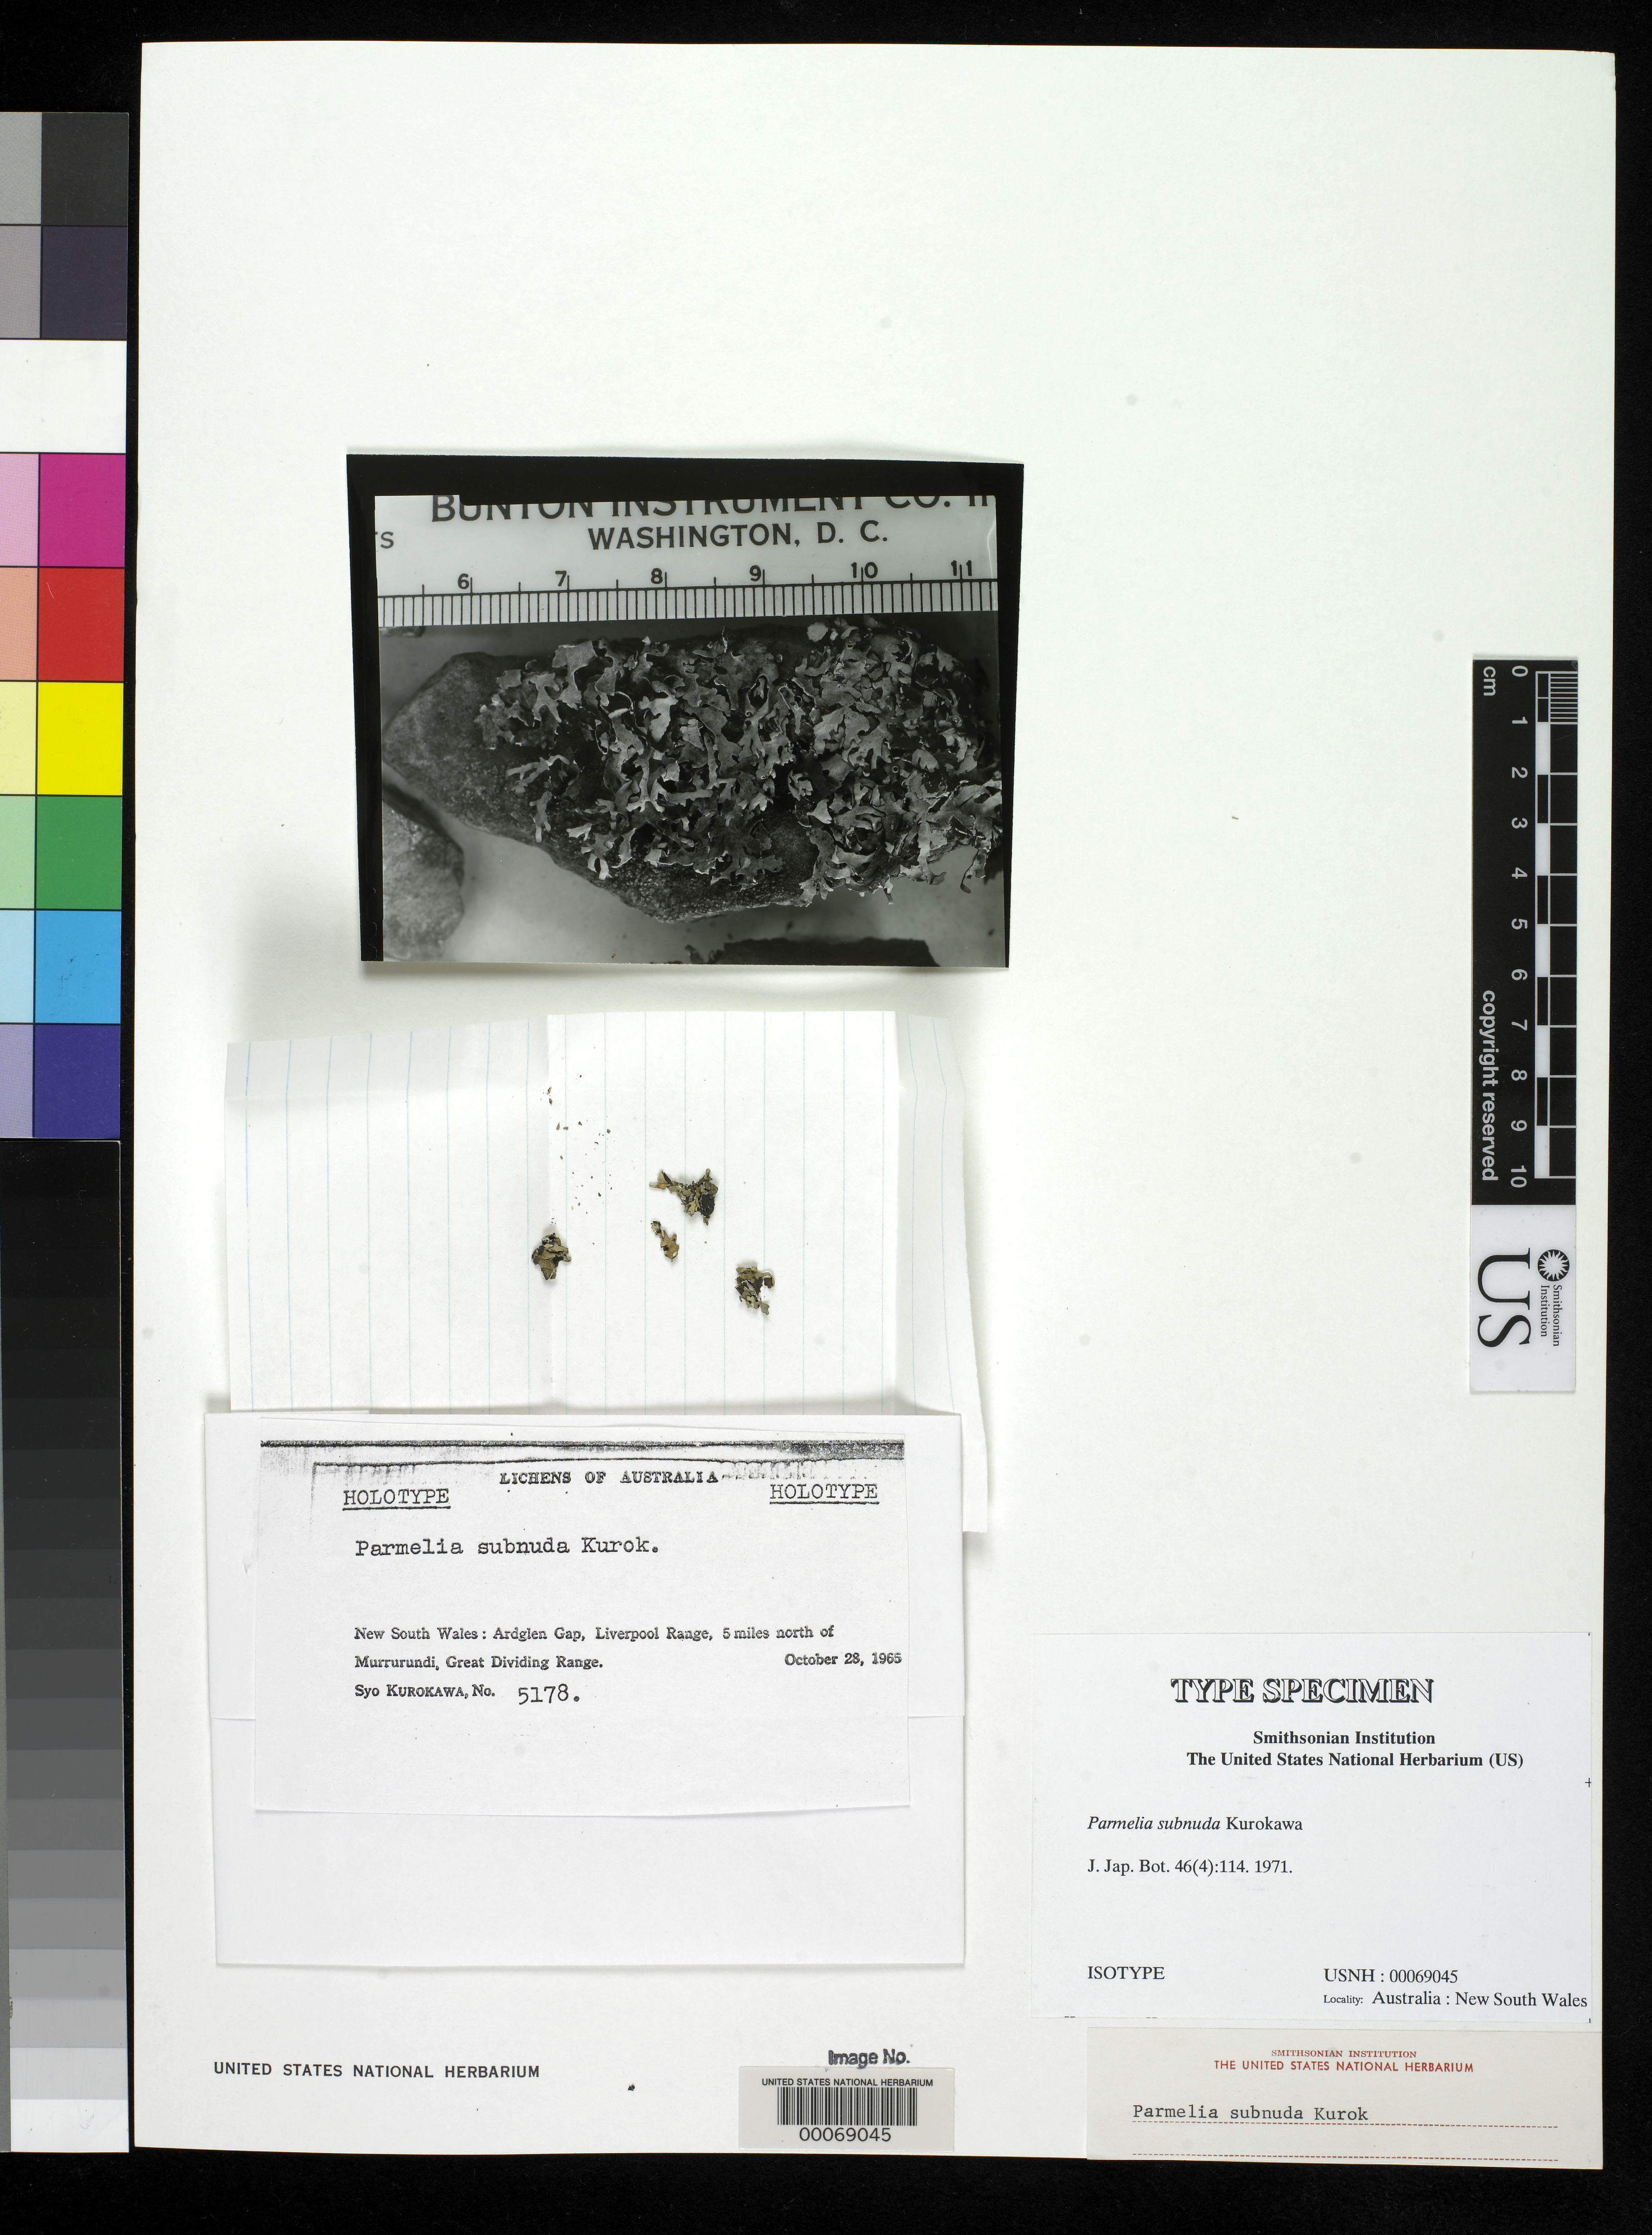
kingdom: Fungi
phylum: Ascomycota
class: Lecanoromycetes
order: Lecanorales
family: Parmeliaceae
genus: Parmelia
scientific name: Parmelia subnuda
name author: Kurok.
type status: Isotype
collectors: S. Kurokawa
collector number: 5178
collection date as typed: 28 Oct 1965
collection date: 1965-10-28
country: Australia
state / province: New South Wales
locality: Ardglen Gap, Liverpool Range, 5 mi N of Murrurundi, Great dividing Range.